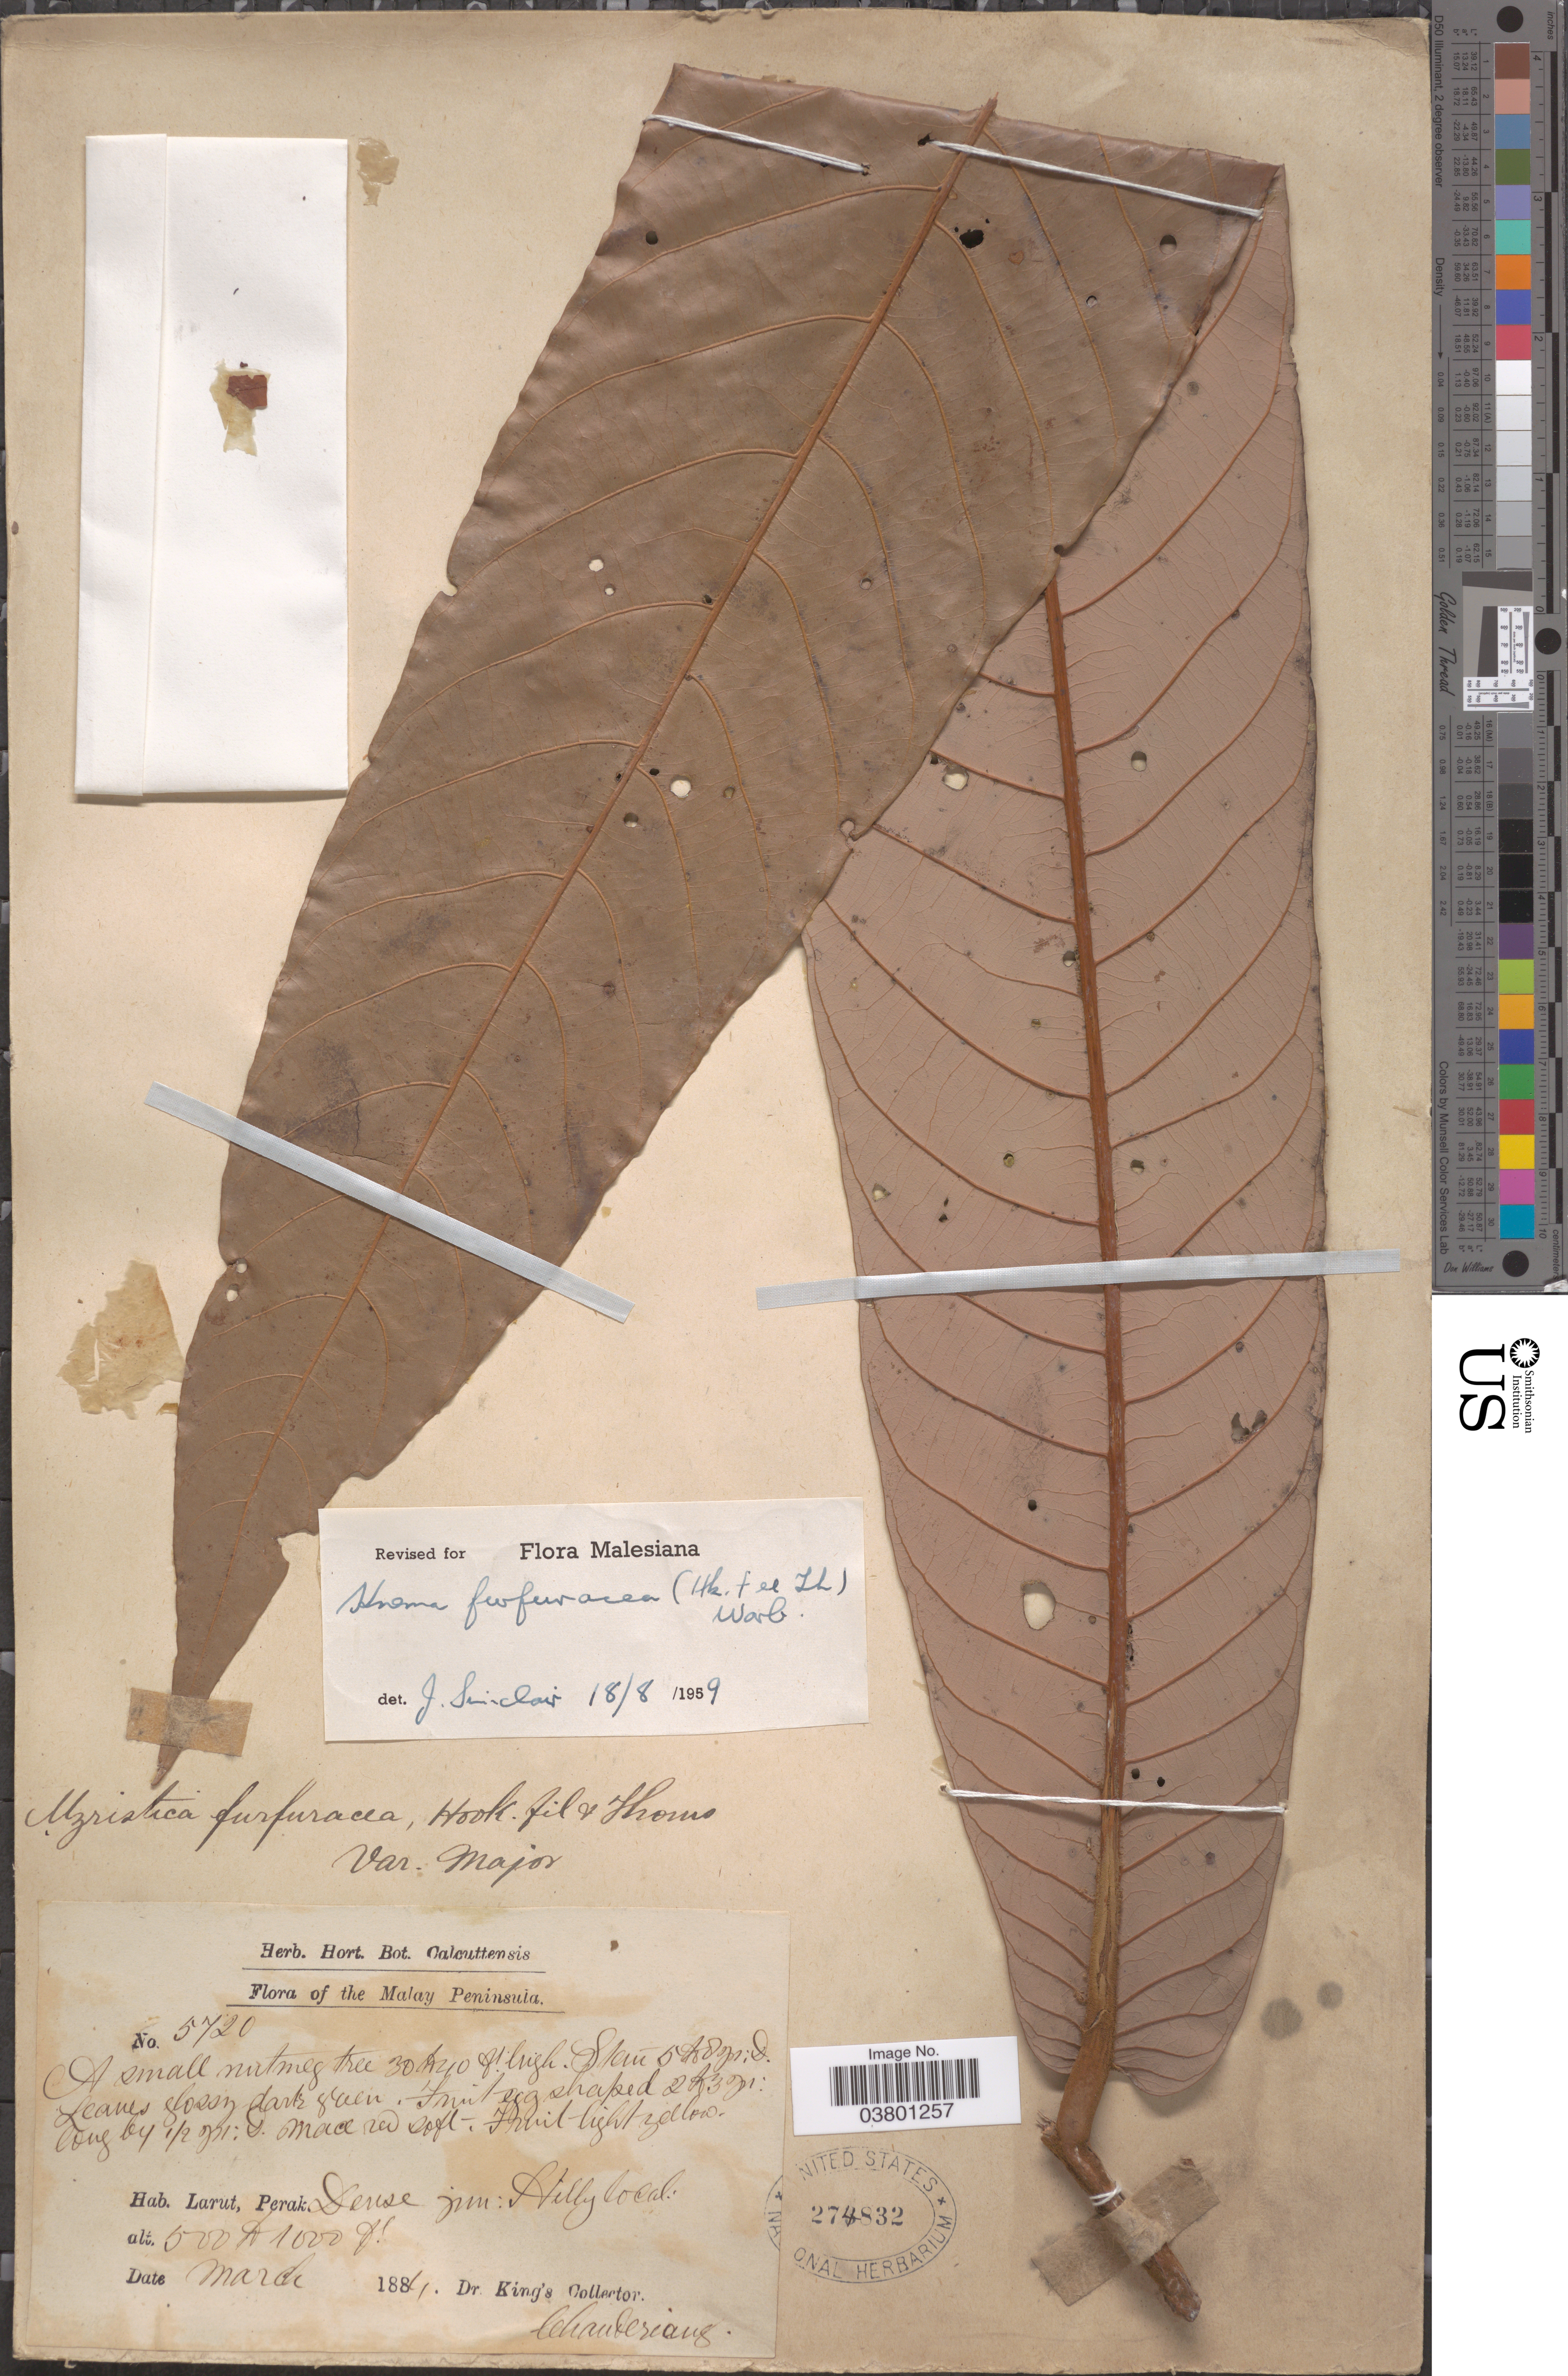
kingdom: Plantae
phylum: Tracheophyta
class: Magnoliopsida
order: Magnoliales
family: Myristicaceae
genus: Knema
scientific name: Knema furfuracea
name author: (Hook. f. & Thomson) Warb.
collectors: Dr. King's collector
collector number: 5720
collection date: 1884-03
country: Malaysia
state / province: Perak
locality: The Malay Peninsula. Larut.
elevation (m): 152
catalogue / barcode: US 274832